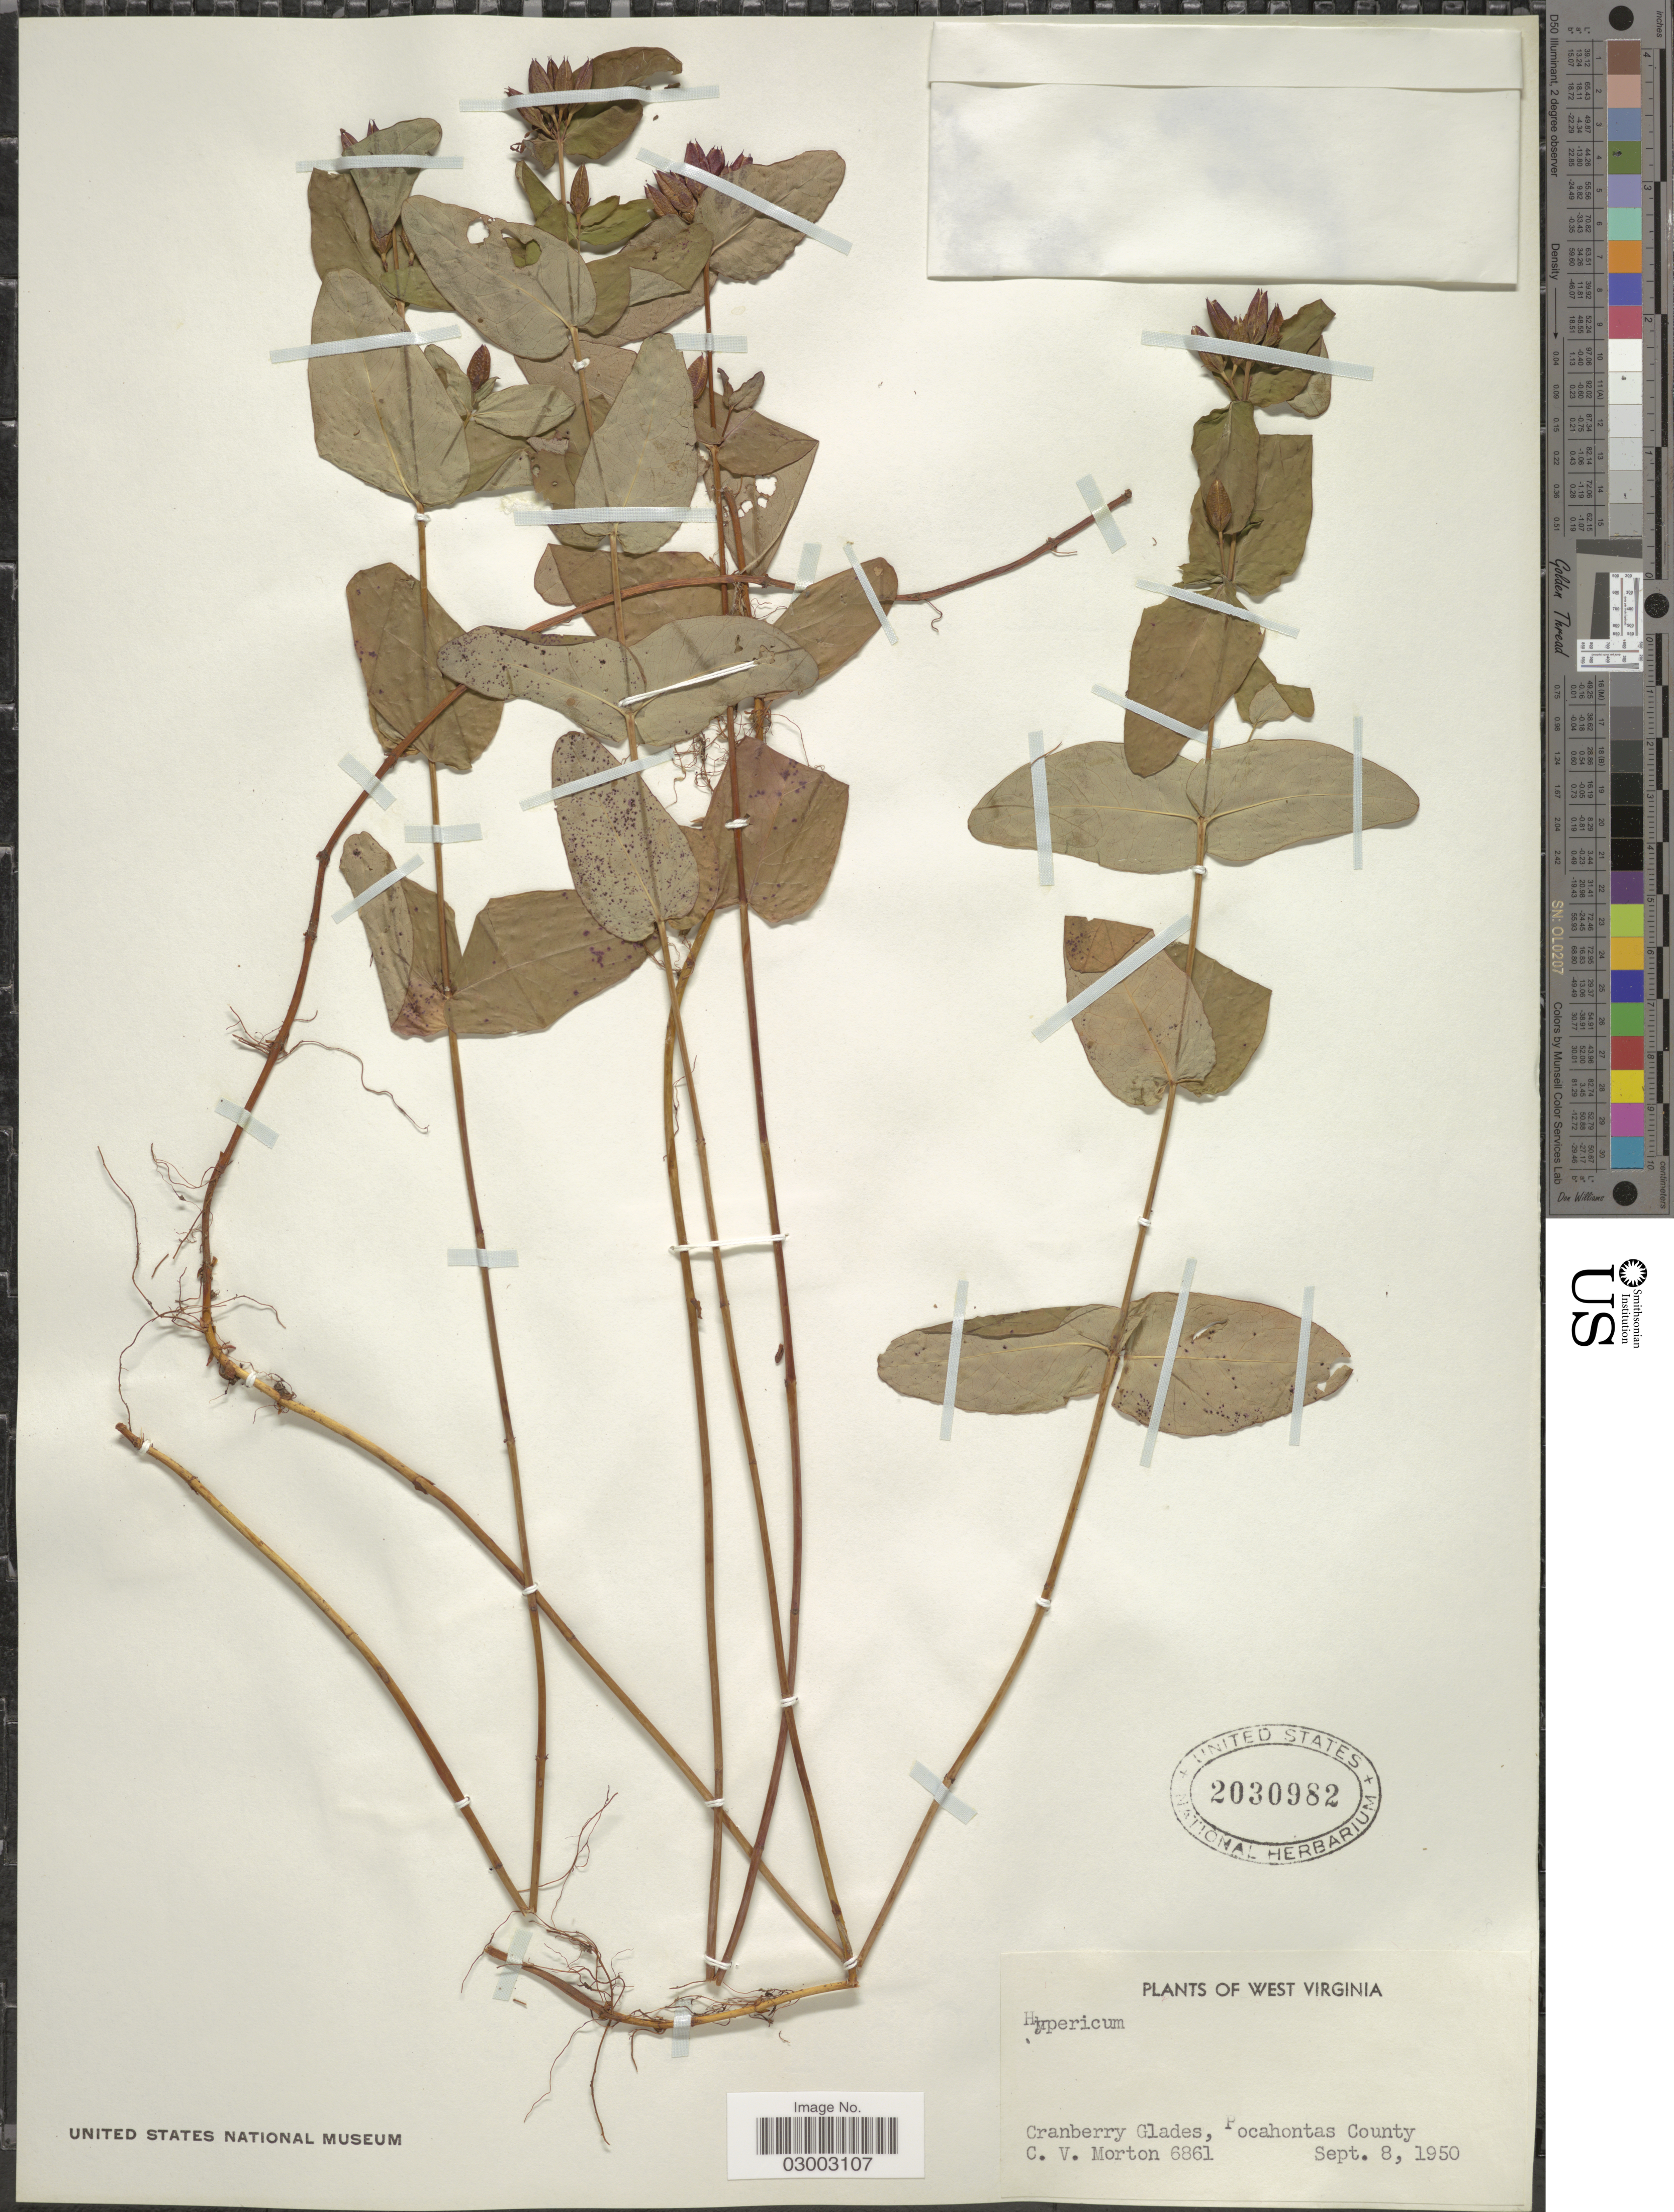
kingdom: Plantae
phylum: Tracheophyta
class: Magnoliopsida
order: Malpighiales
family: Hypericaceae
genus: Hypericum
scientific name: Hypericum sp.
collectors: C. V. Morton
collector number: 6861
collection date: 1950-09-08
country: United States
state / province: West Virginia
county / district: Pocahontas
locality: Cranberry Glades, Pocahontas County.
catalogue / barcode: US 2030982